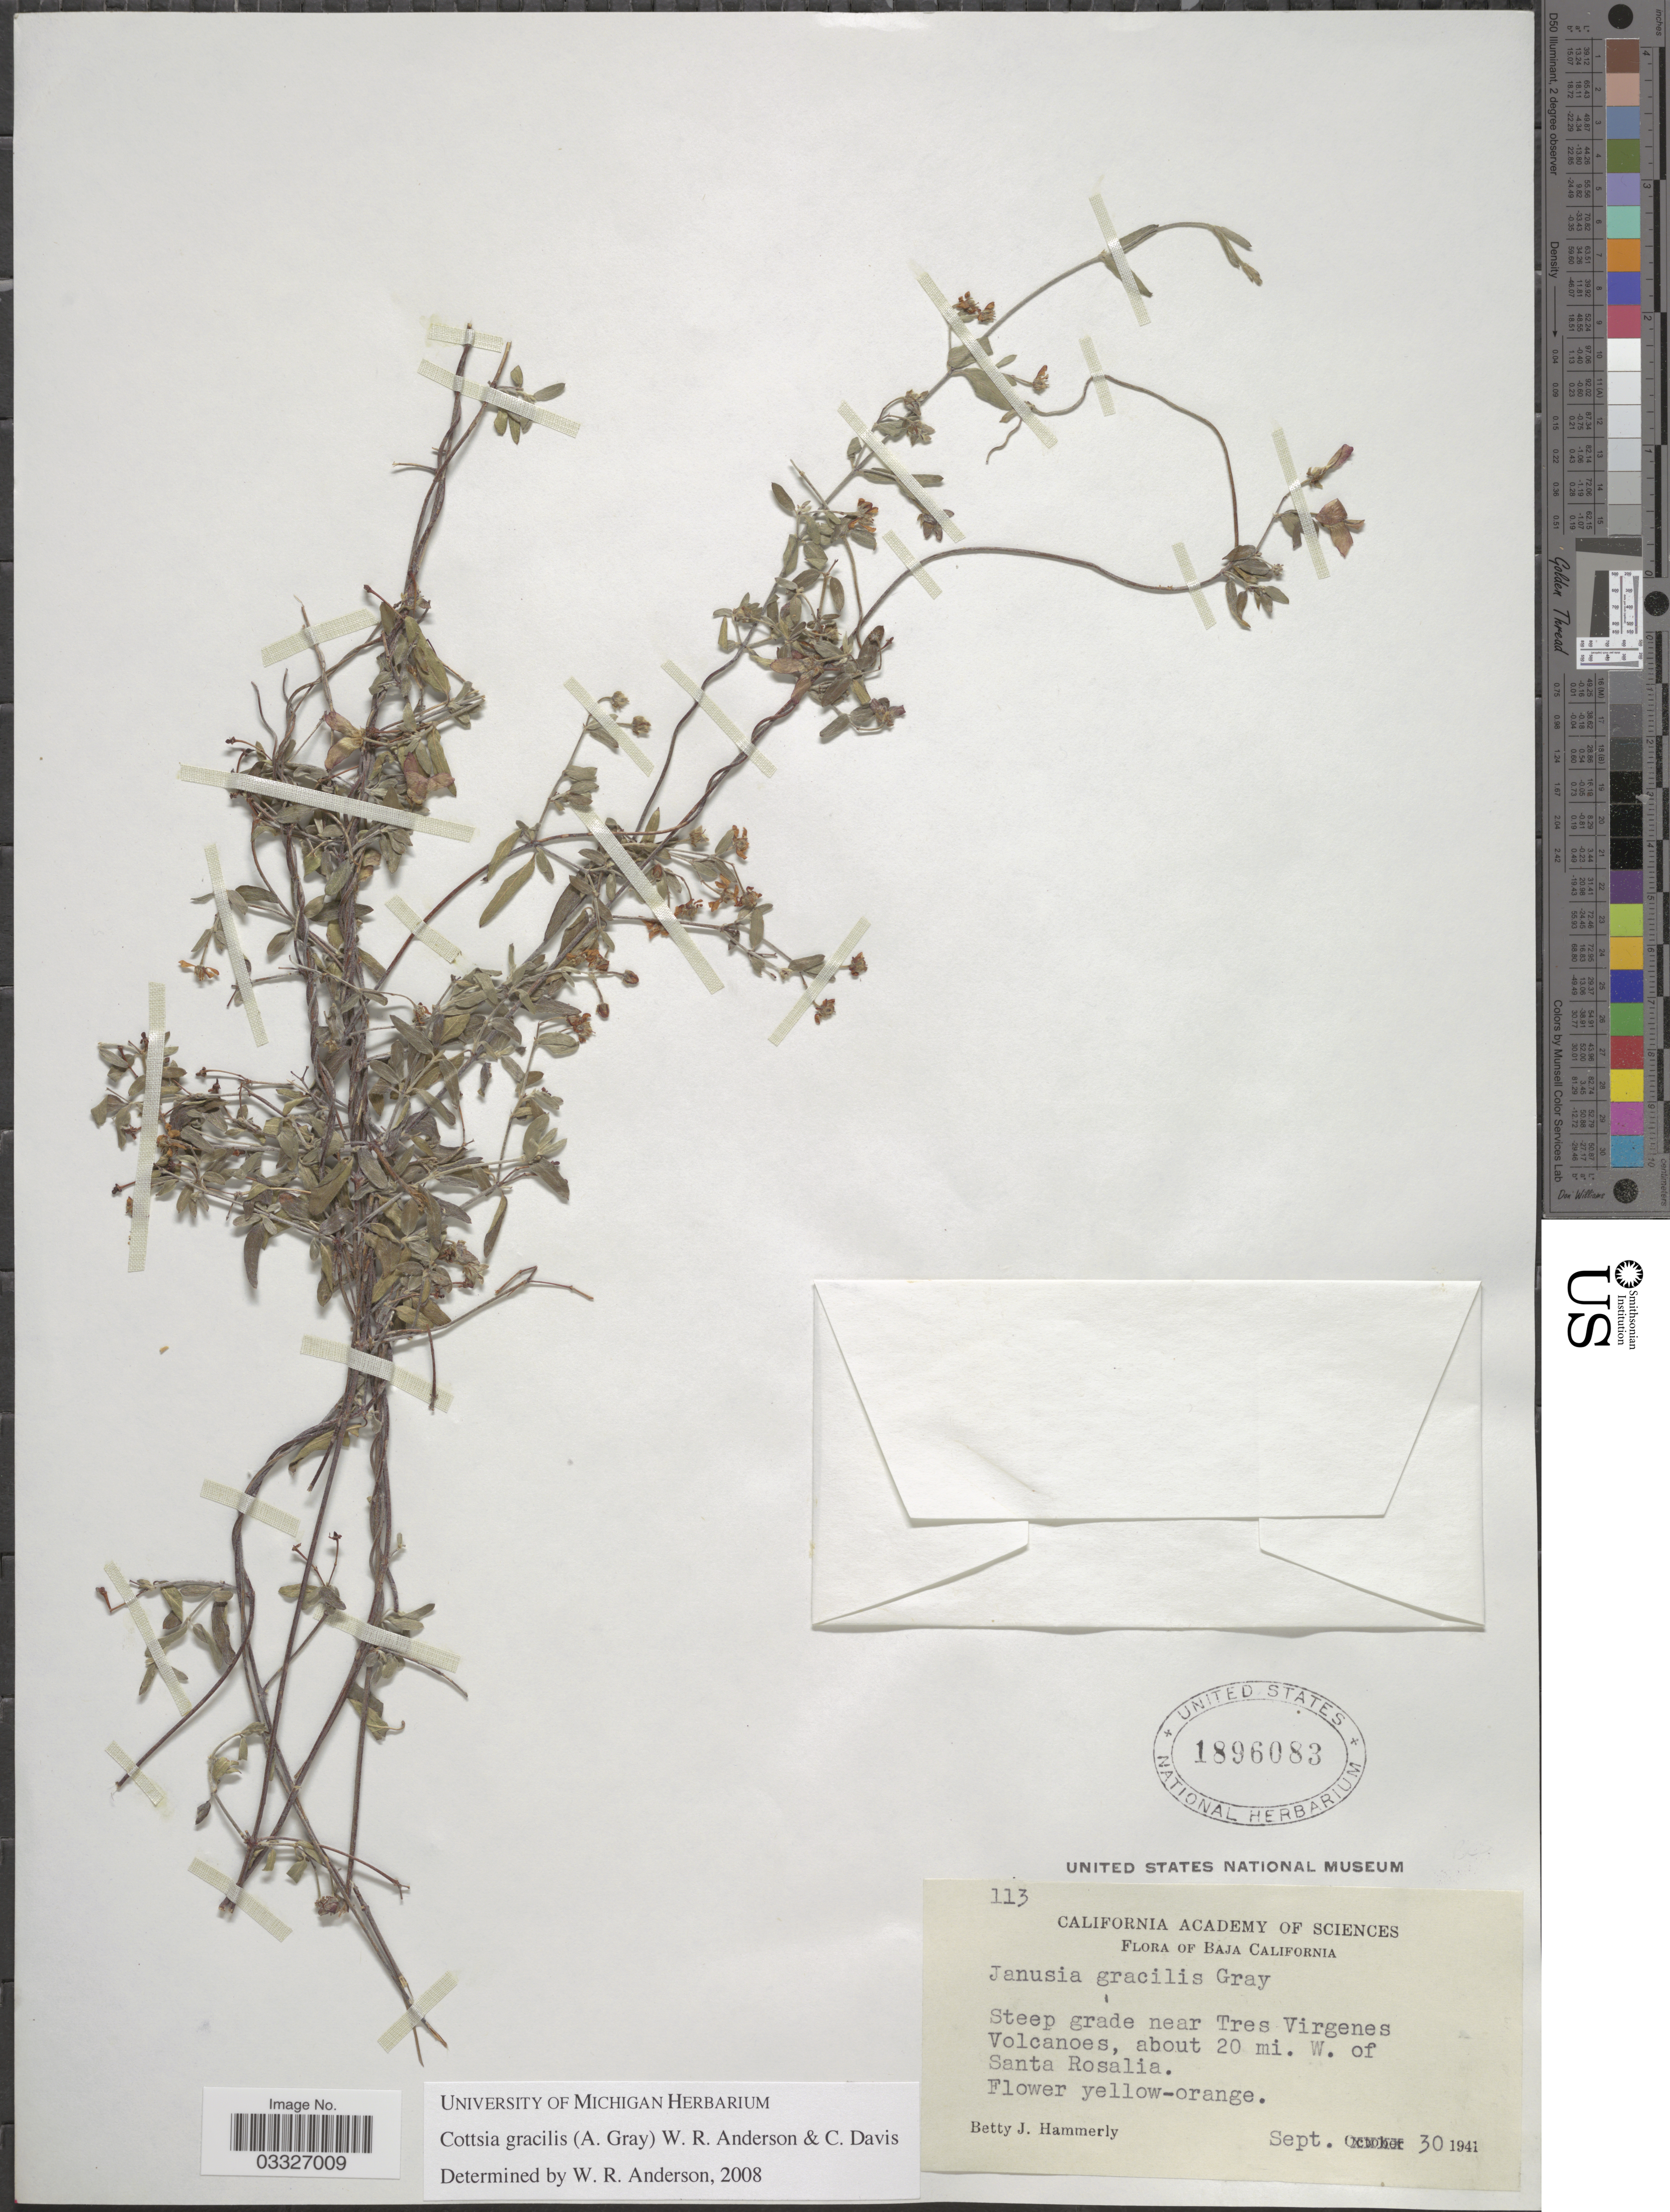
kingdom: Plantae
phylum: Tracheophyta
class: Magnoliopsida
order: Malpighiales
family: Malpighiaceae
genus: Cottsia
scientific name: Cottsia gracilis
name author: (A. Gray) W.R. Anderson & C. Davis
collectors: B. J. Hammerly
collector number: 113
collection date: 1941-09-30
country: Mexico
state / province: Baja California Sur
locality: Near Tres Virgenes Volcanoes, about 20 mi. W. of Santa Rosalia.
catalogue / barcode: US 1896083